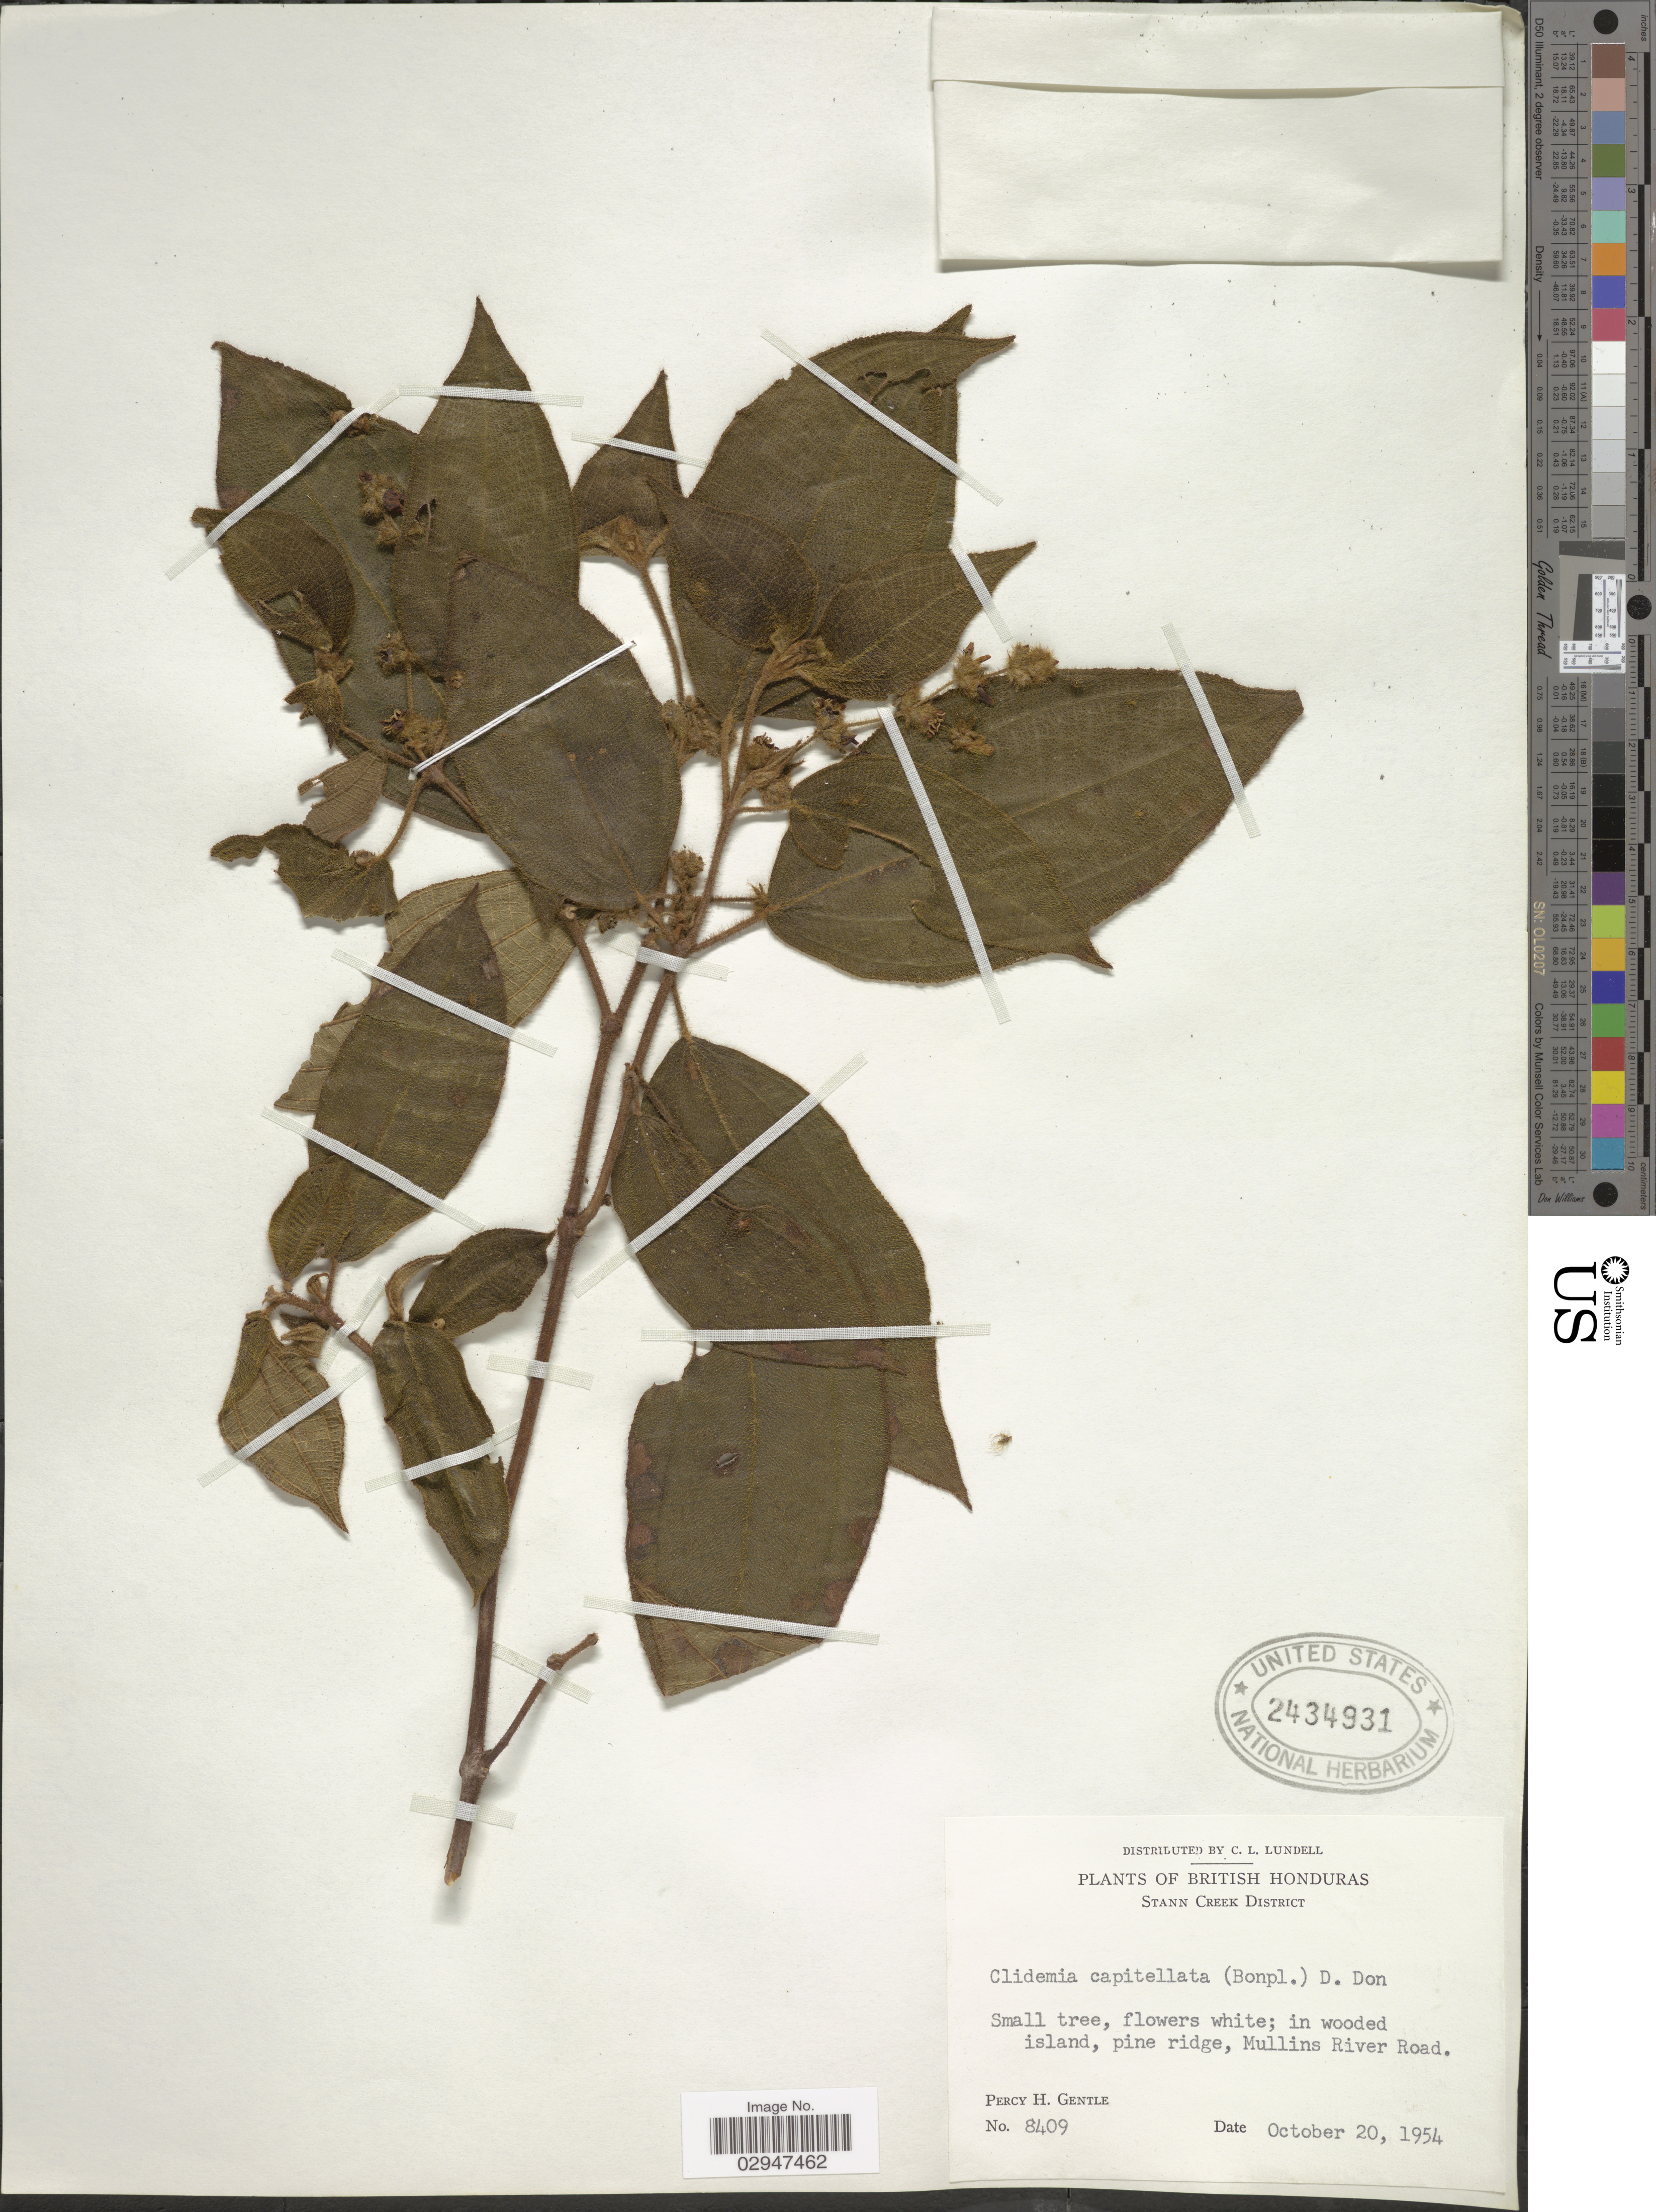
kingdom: Plantae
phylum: Tracheophyta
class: Magnoliopsida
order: Myrtales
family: Melastomataceae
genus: Clidemia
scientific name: Clidemia capitellata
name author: (Bonpl.) D. Don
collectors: P. H. Gentle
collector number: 8409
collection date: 1954-10-20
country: Belize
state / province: Stann Creek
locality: British Honduras. Stann Creek District. In wooded island, pine ridge, Mullins River Road.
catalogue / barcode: US 2434931